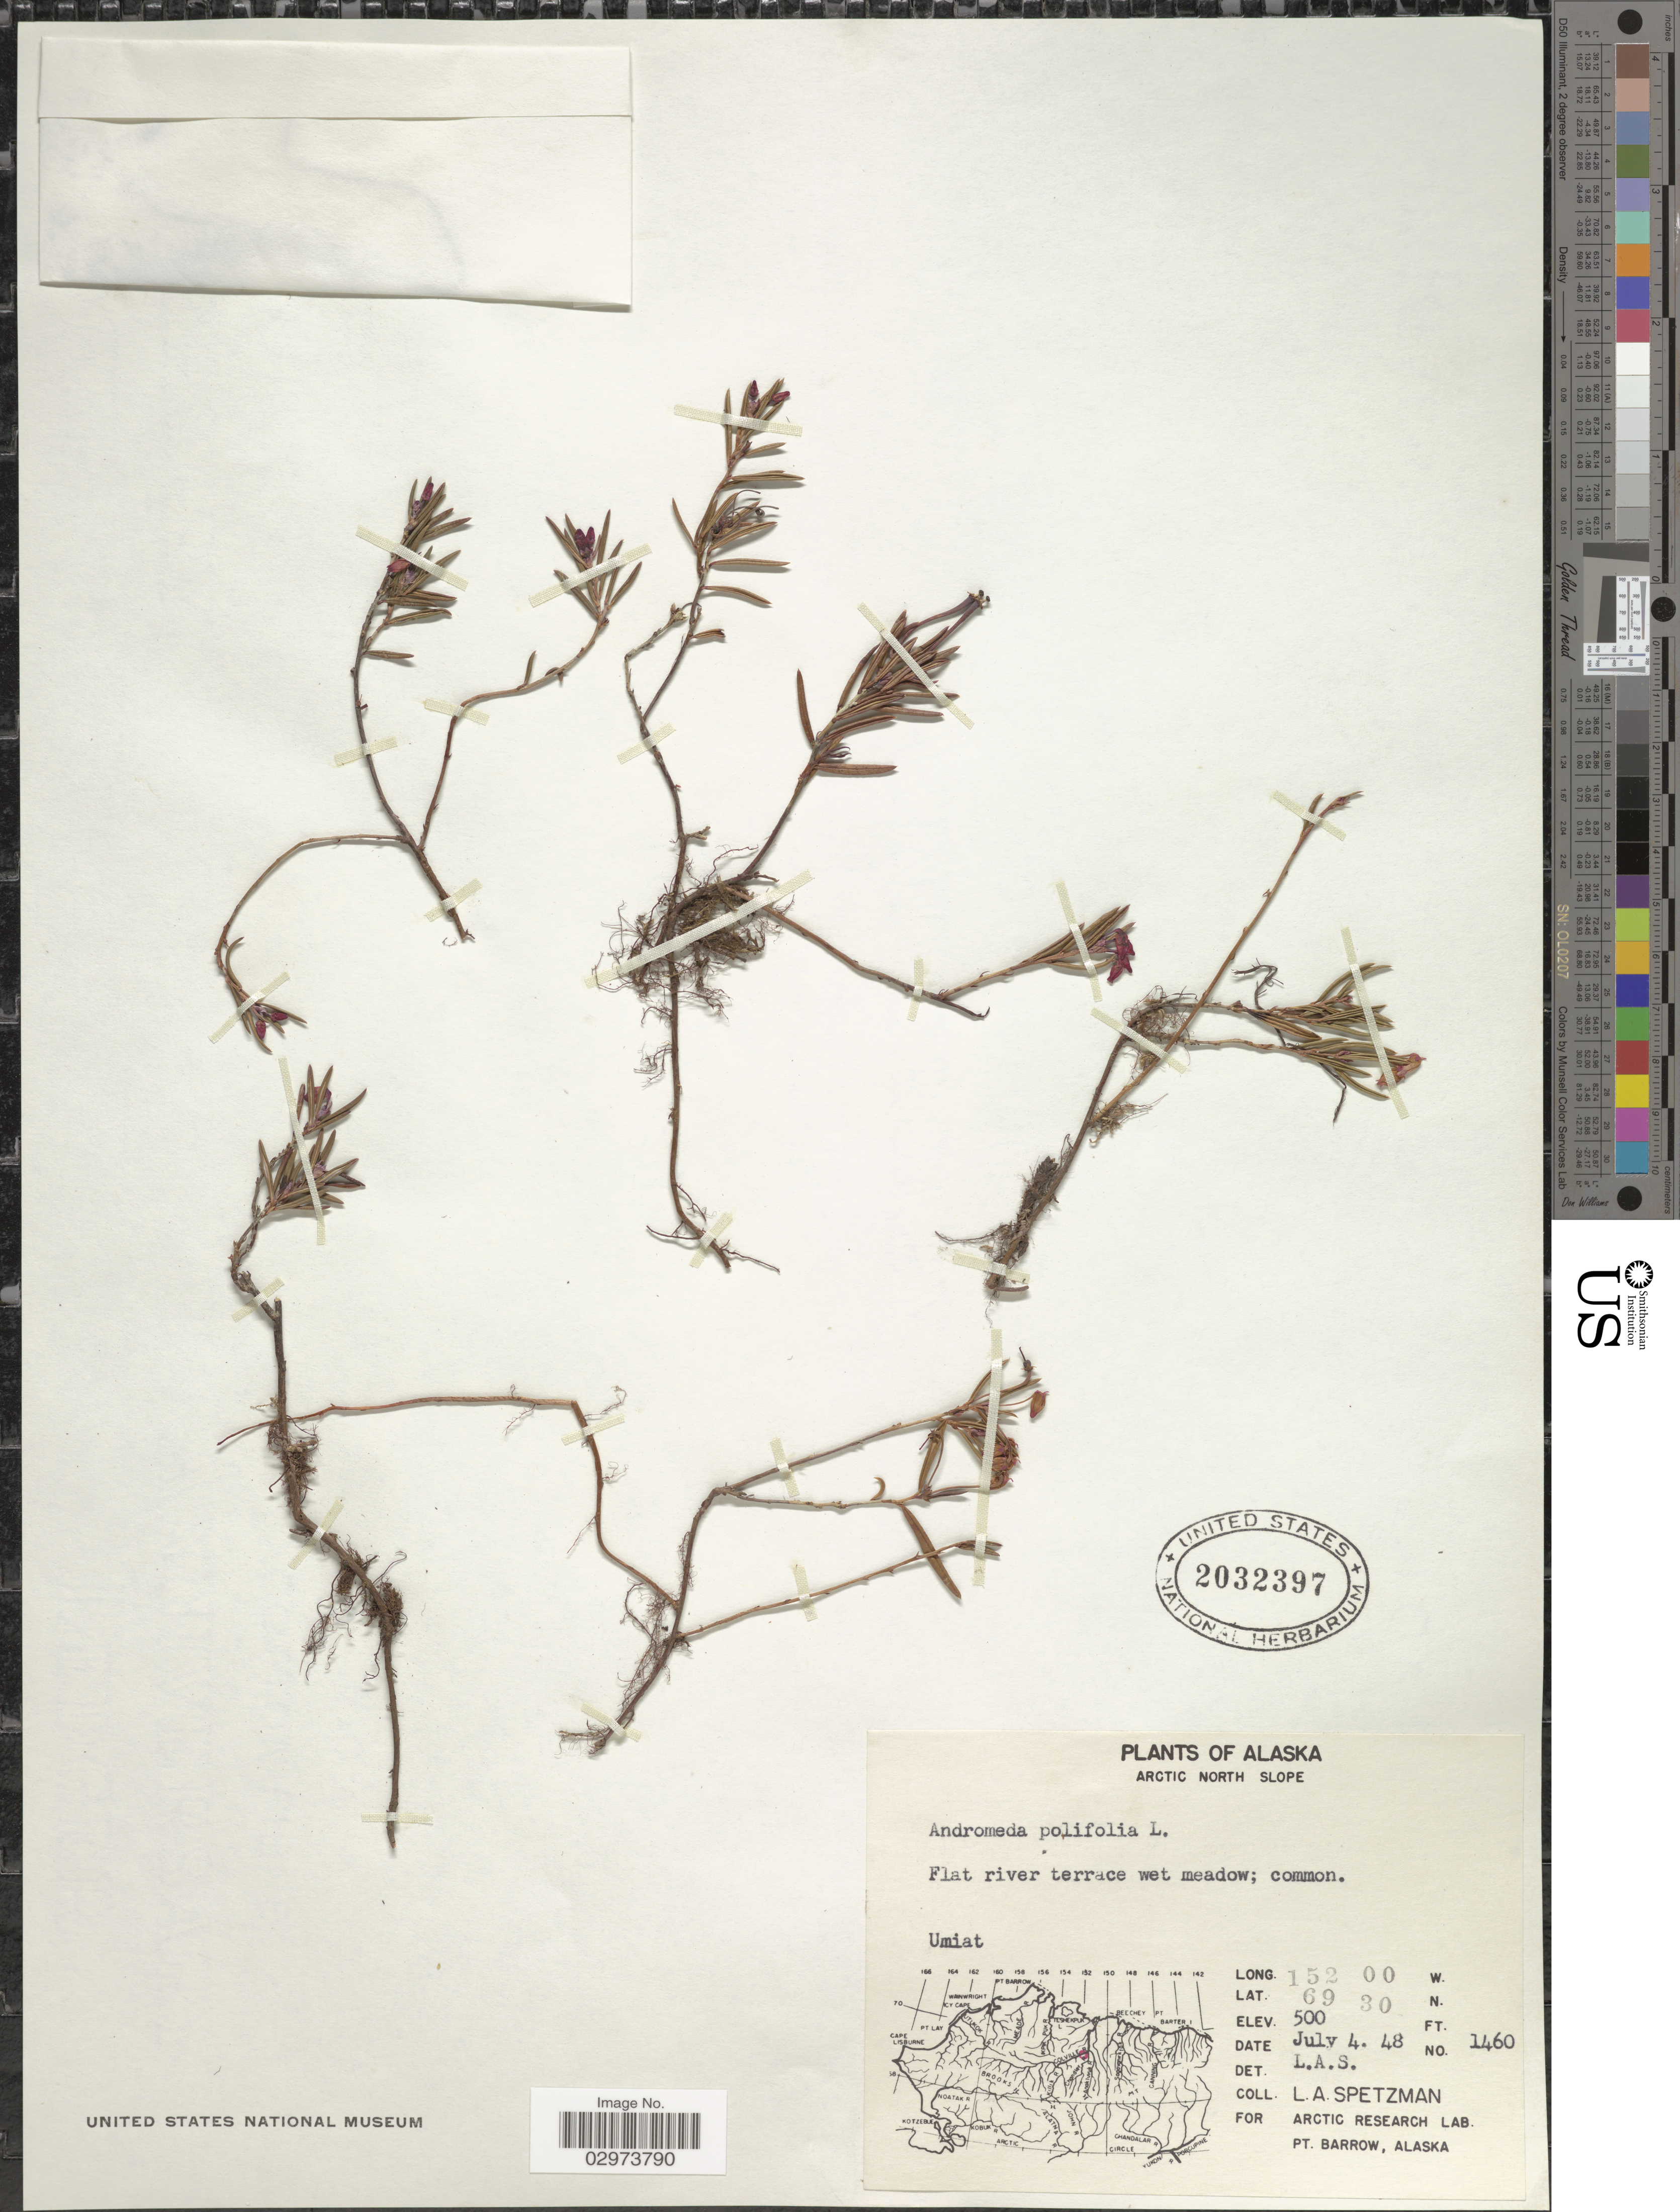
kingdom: Plantae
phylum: Tracheophyta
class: Magnoliopsida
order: Ericales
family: Ericaceae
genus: Andromeda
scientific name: Andromeda polifolia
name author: L.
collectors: L. Spetzman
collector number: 1460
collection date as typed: Transcribed d/m/y: 4/7/48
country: United States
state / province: Alaska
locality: Arctic North Slope. Umiat.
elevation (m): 152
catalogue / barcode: US 2032397